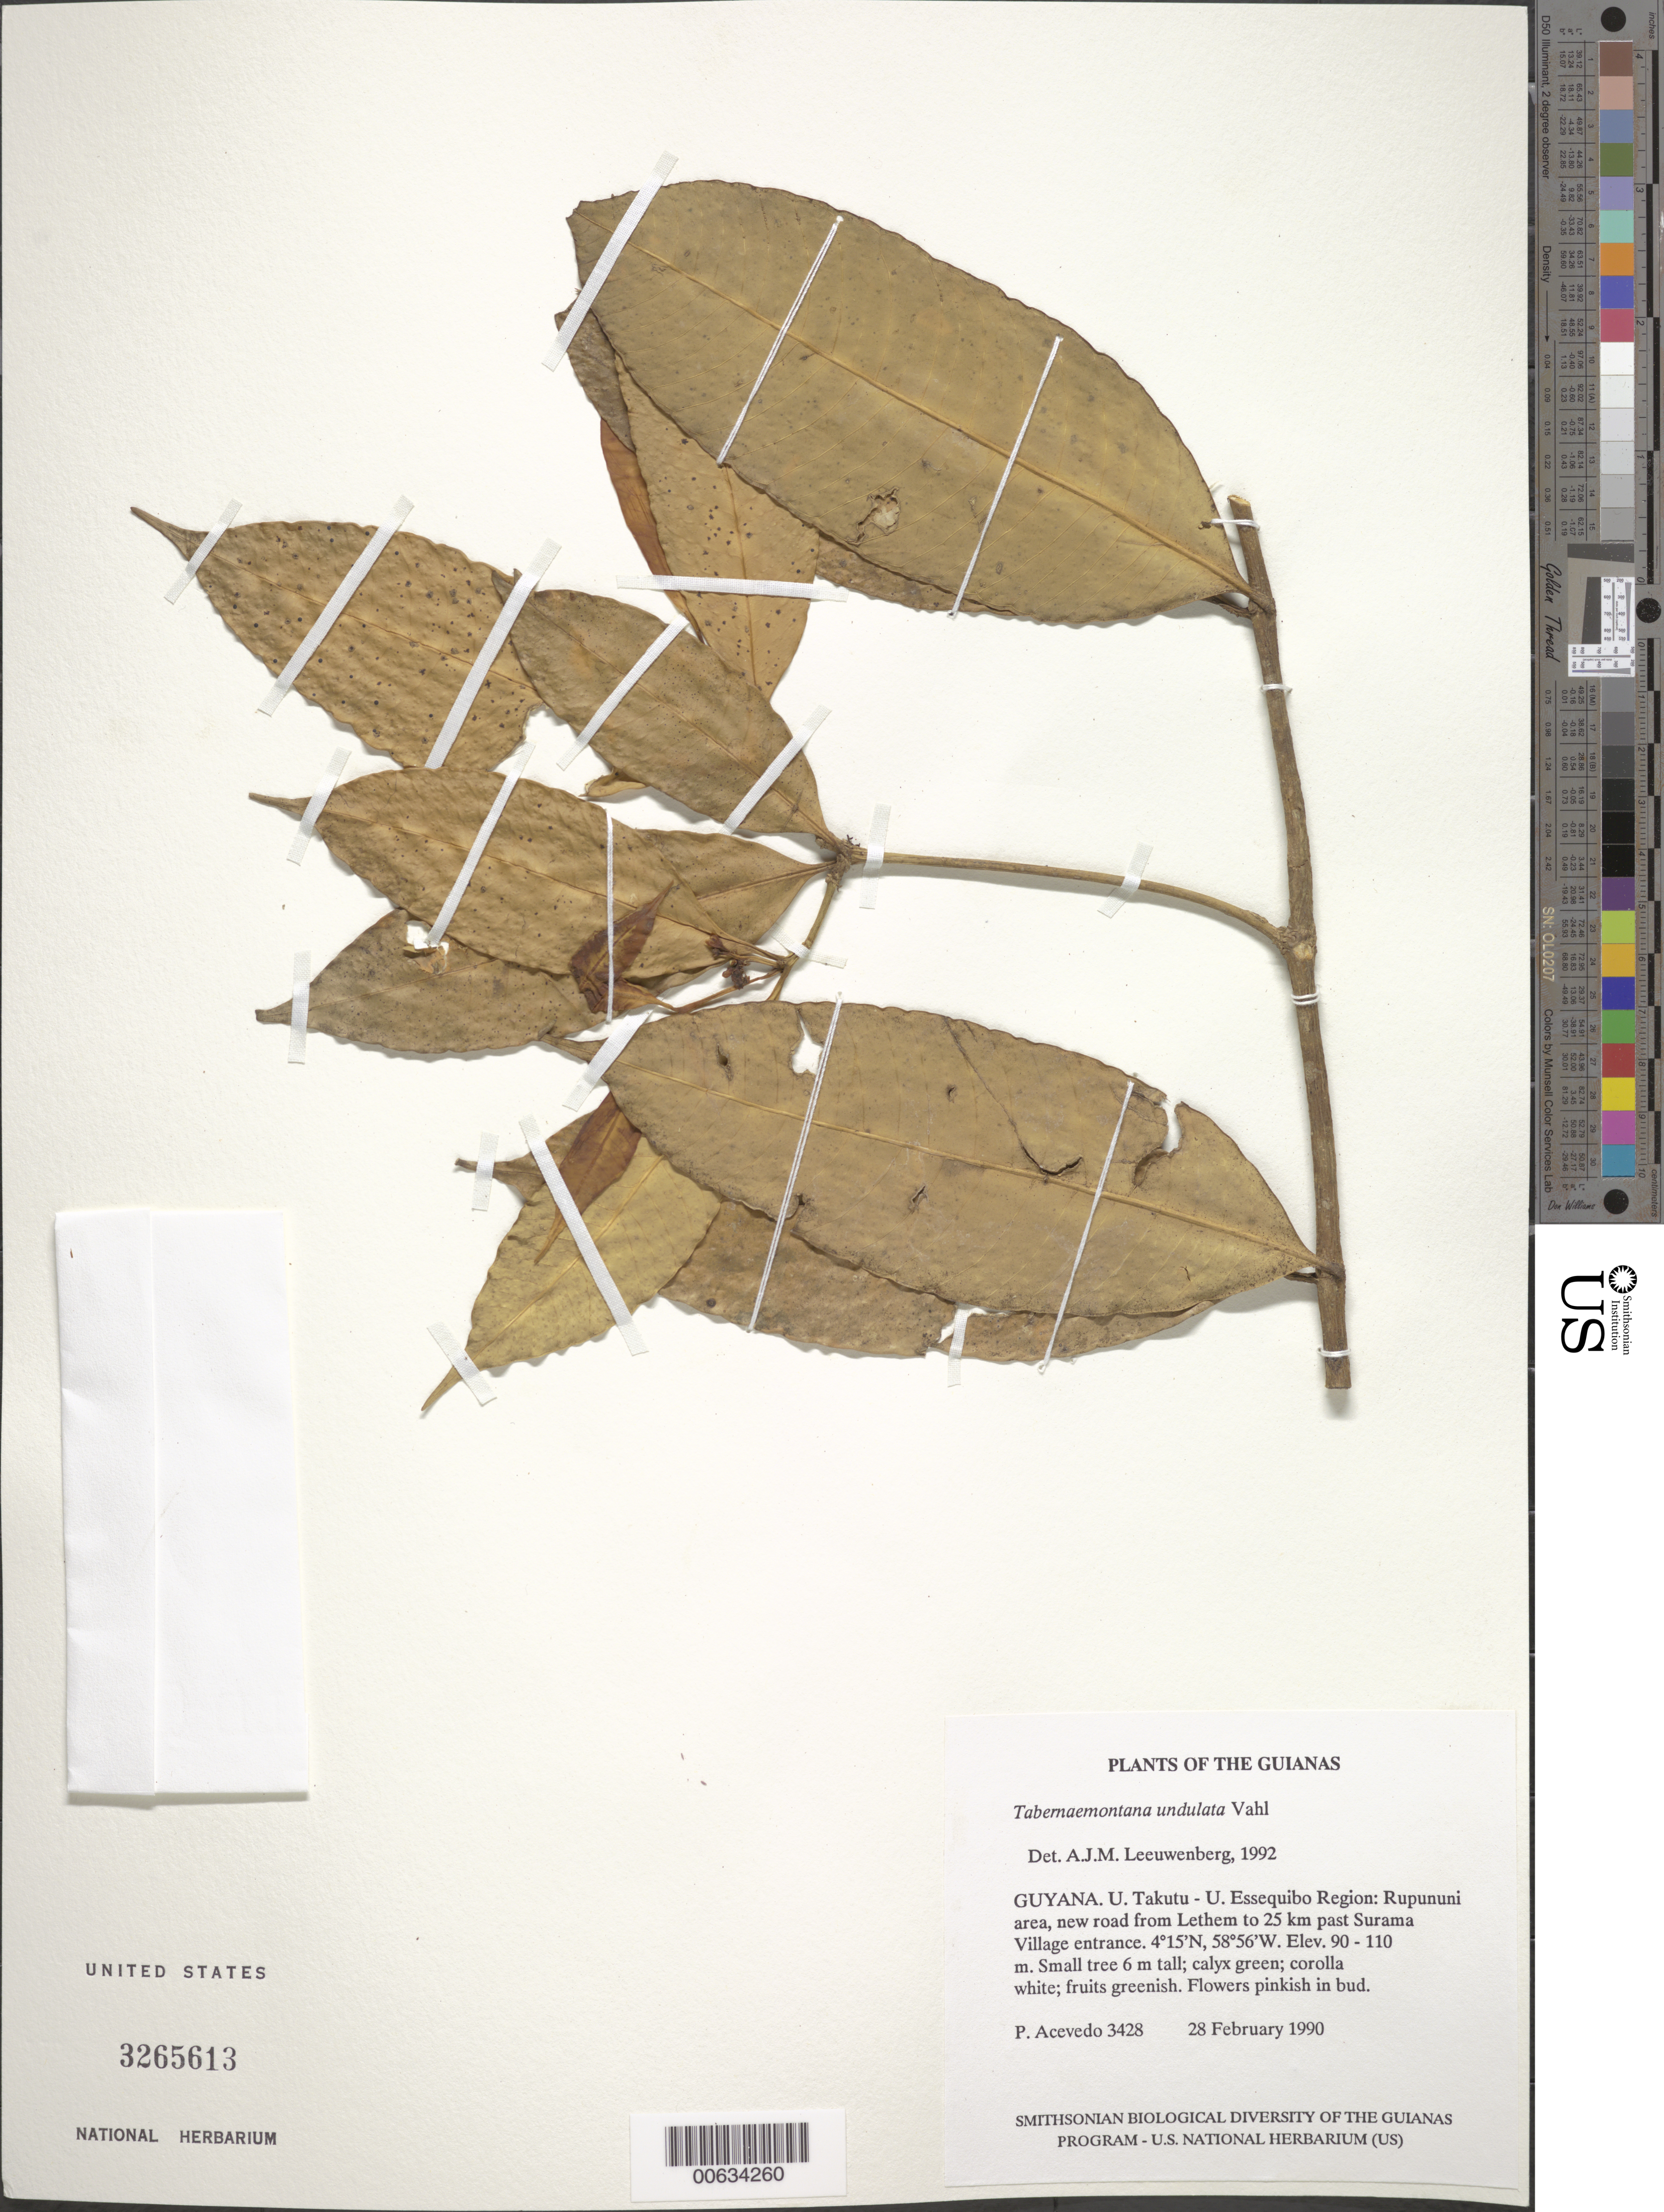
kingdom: Plantae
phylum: Tracheophyta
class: Magnoliopsida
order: Gentianales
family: Apocynaceae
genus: Tabernaemontana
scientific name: Tabernaemontana undulata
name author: Vahl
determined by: Leeuwenberg, A. J. M.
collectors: P. Acevedo-Rodr.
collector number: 3428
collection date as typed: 28 Feb 1990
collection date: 1990-02-28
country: Guyana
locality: U. Takutu - U. Essequibo. Rupununi area, new road from Lethem to 25 km past Surama Village entrance.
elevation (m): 90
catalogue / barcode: US 3265613